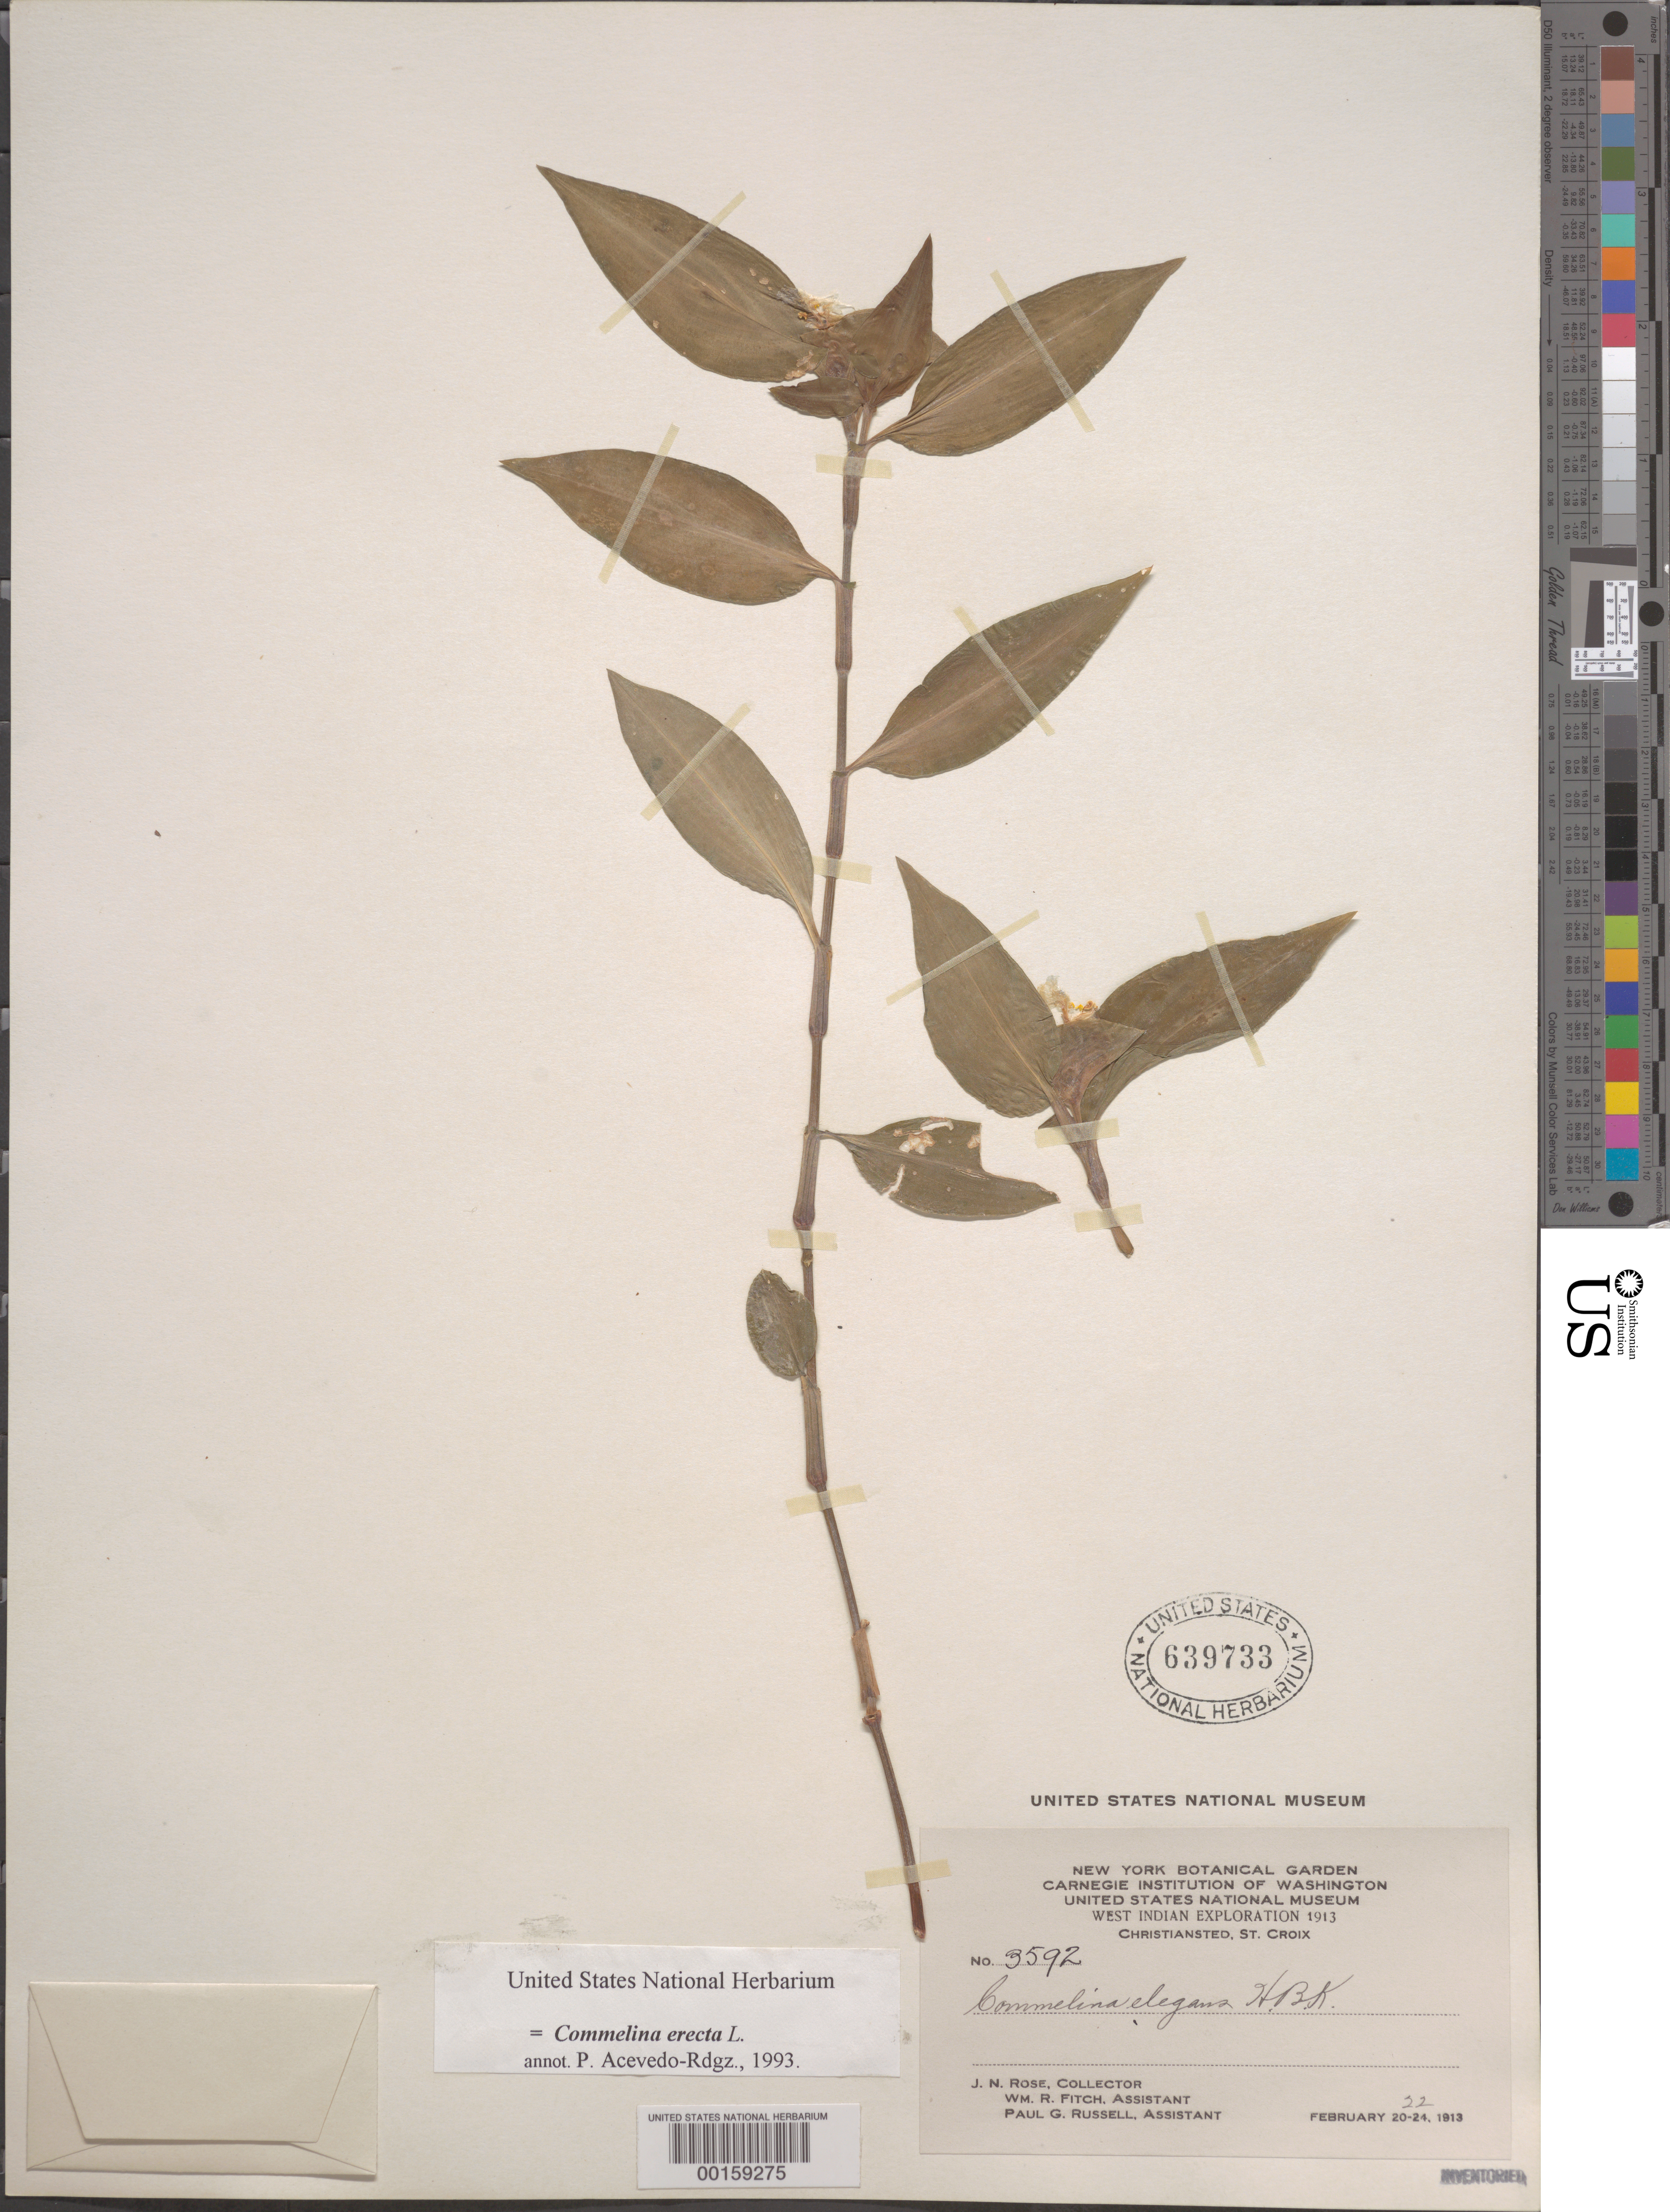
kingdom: Plantae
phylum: Tracheophyta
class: Liliopsida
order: Commelinales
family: Commelinaceae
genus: Commelina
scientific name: Commelina erecta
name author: L.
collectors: J. N. Rose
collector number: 3592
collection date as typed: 22 Feb 1913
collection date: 1913-02-22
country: U.S. Virgin Islands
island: St. Croix Island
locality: Christiansted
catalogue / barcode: US 639733